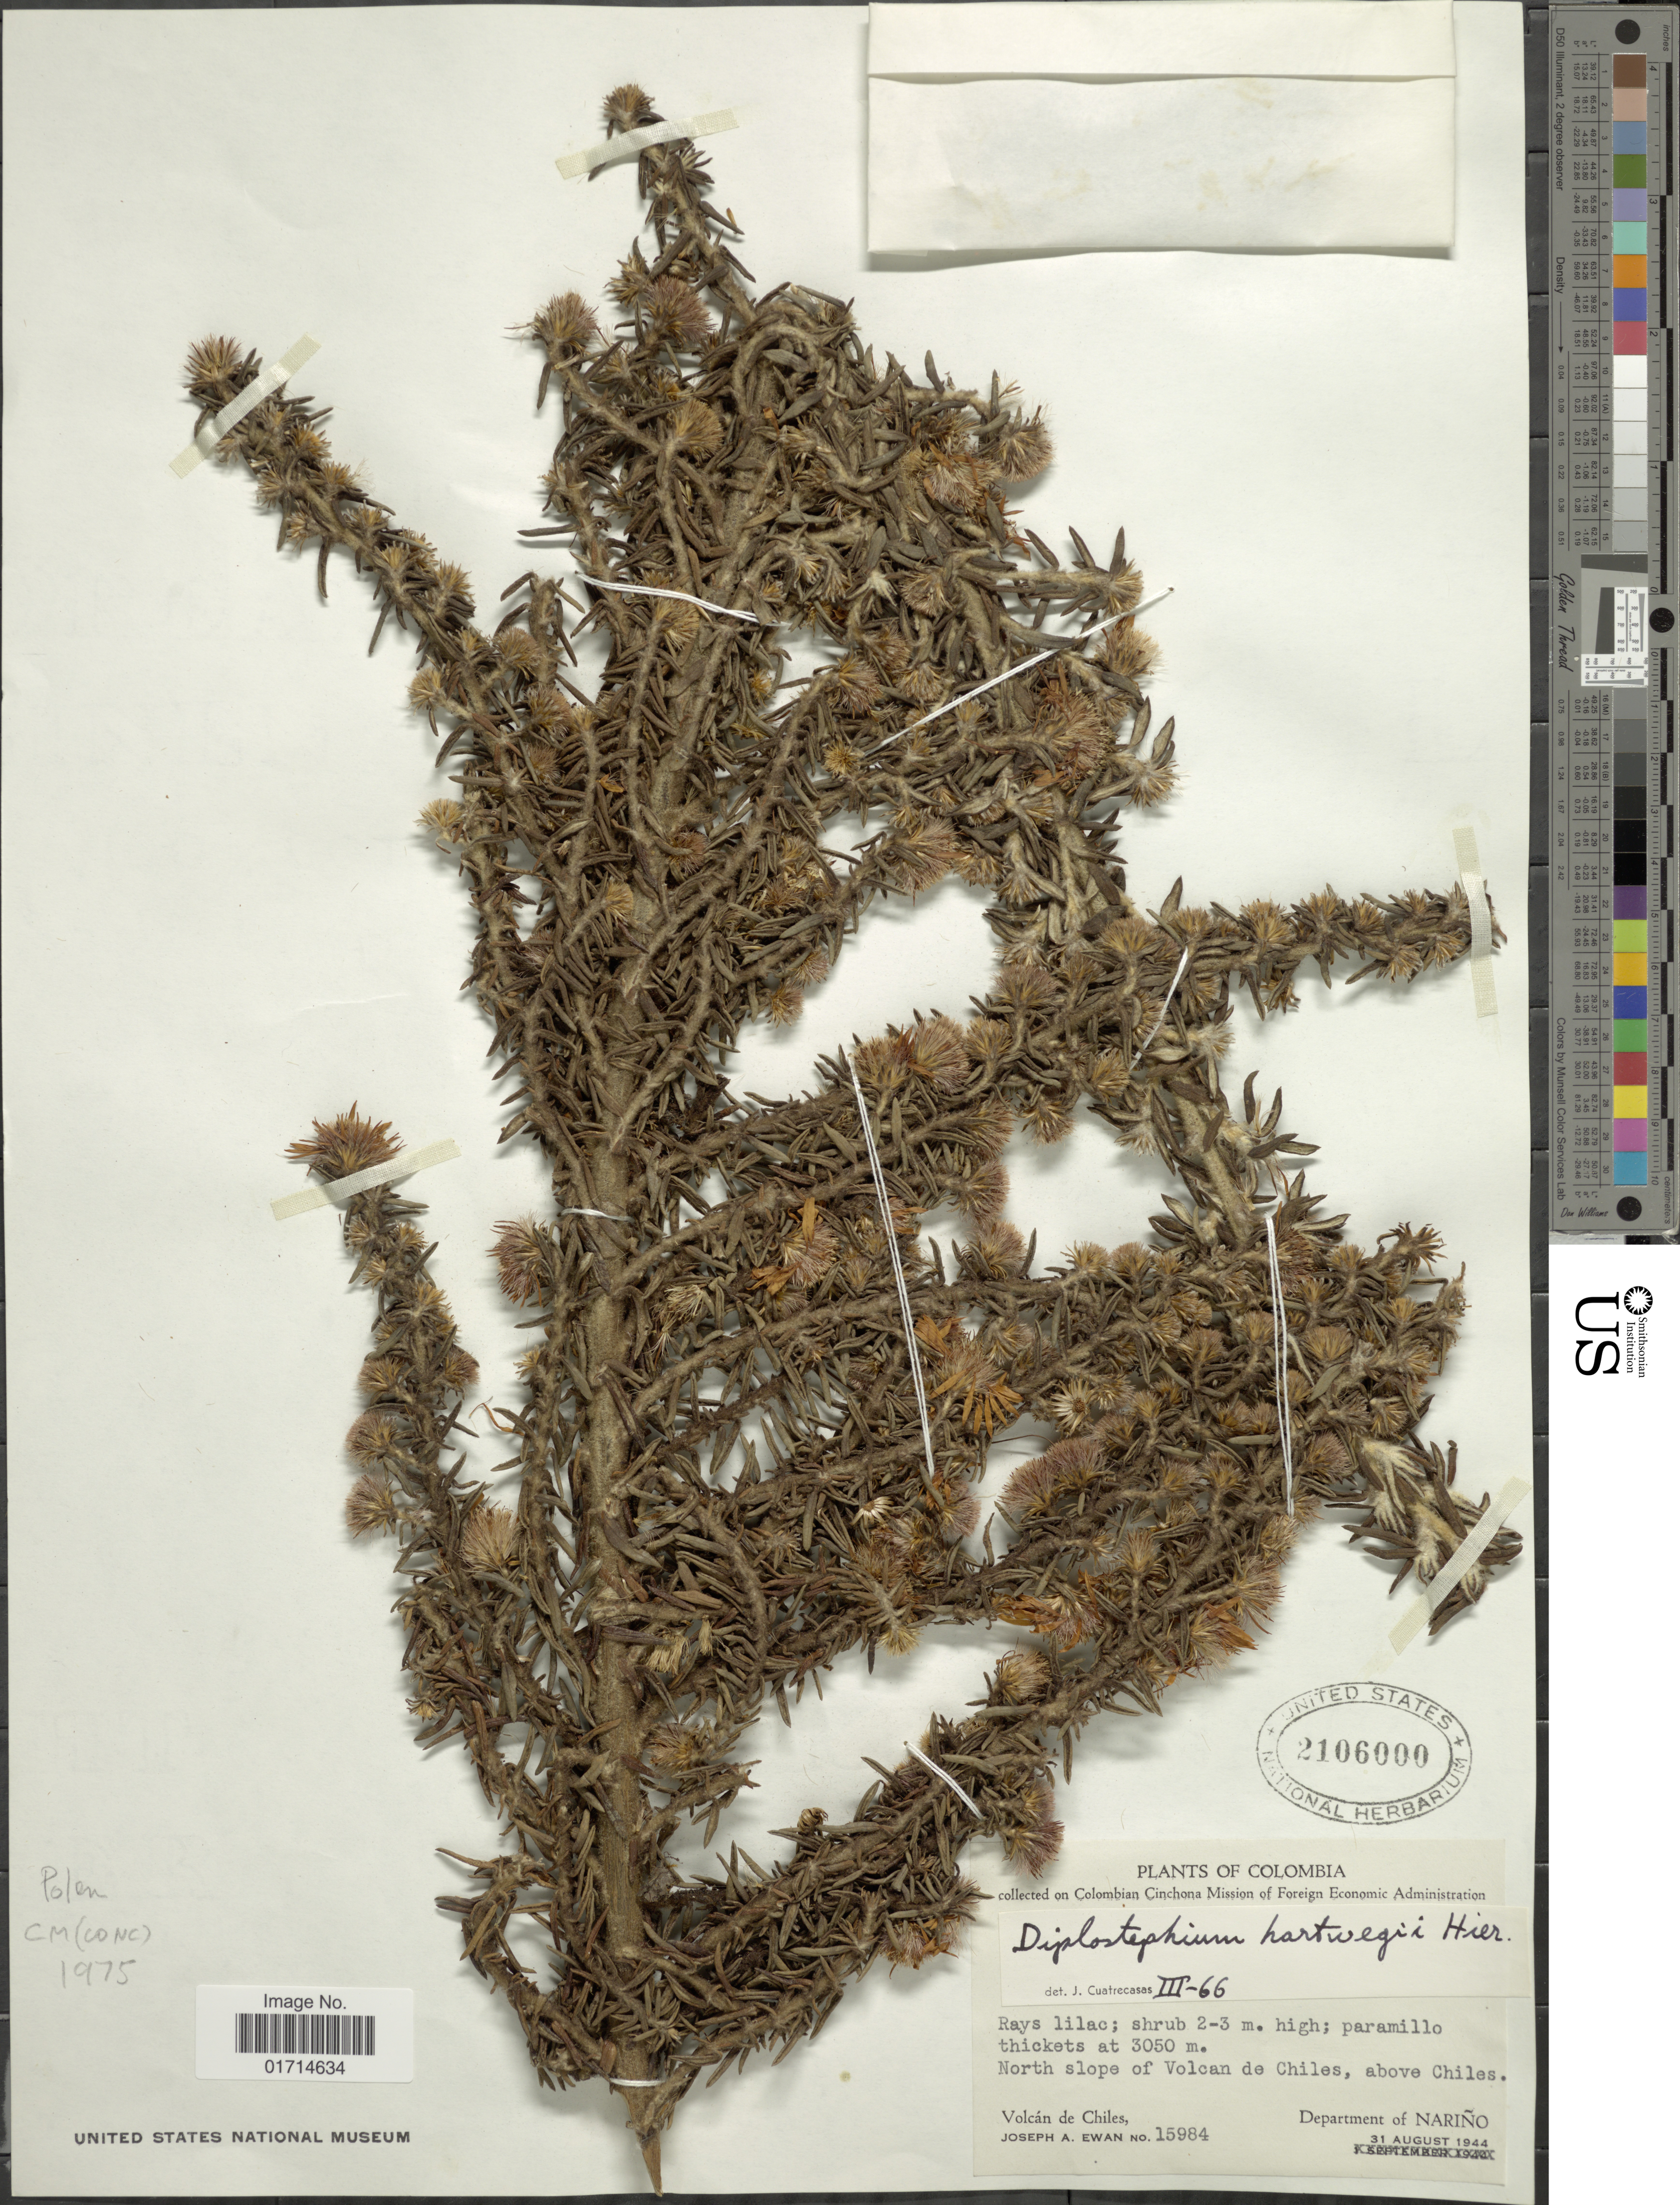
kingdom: Plantae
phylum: Tracheophyta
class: Magnoliopsida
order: Asterales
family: Asteraceae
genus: Diplostephium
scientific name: Diplostephium hartwegii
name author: Hieron.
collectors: J. A. Ewan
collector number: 15984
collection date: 1944-08-31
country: Colombia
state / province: Nariño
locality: Volcan de Chiles, North of slope of Volcan de Chiles, above Chiles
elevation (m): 3050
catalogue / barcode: US 2106000